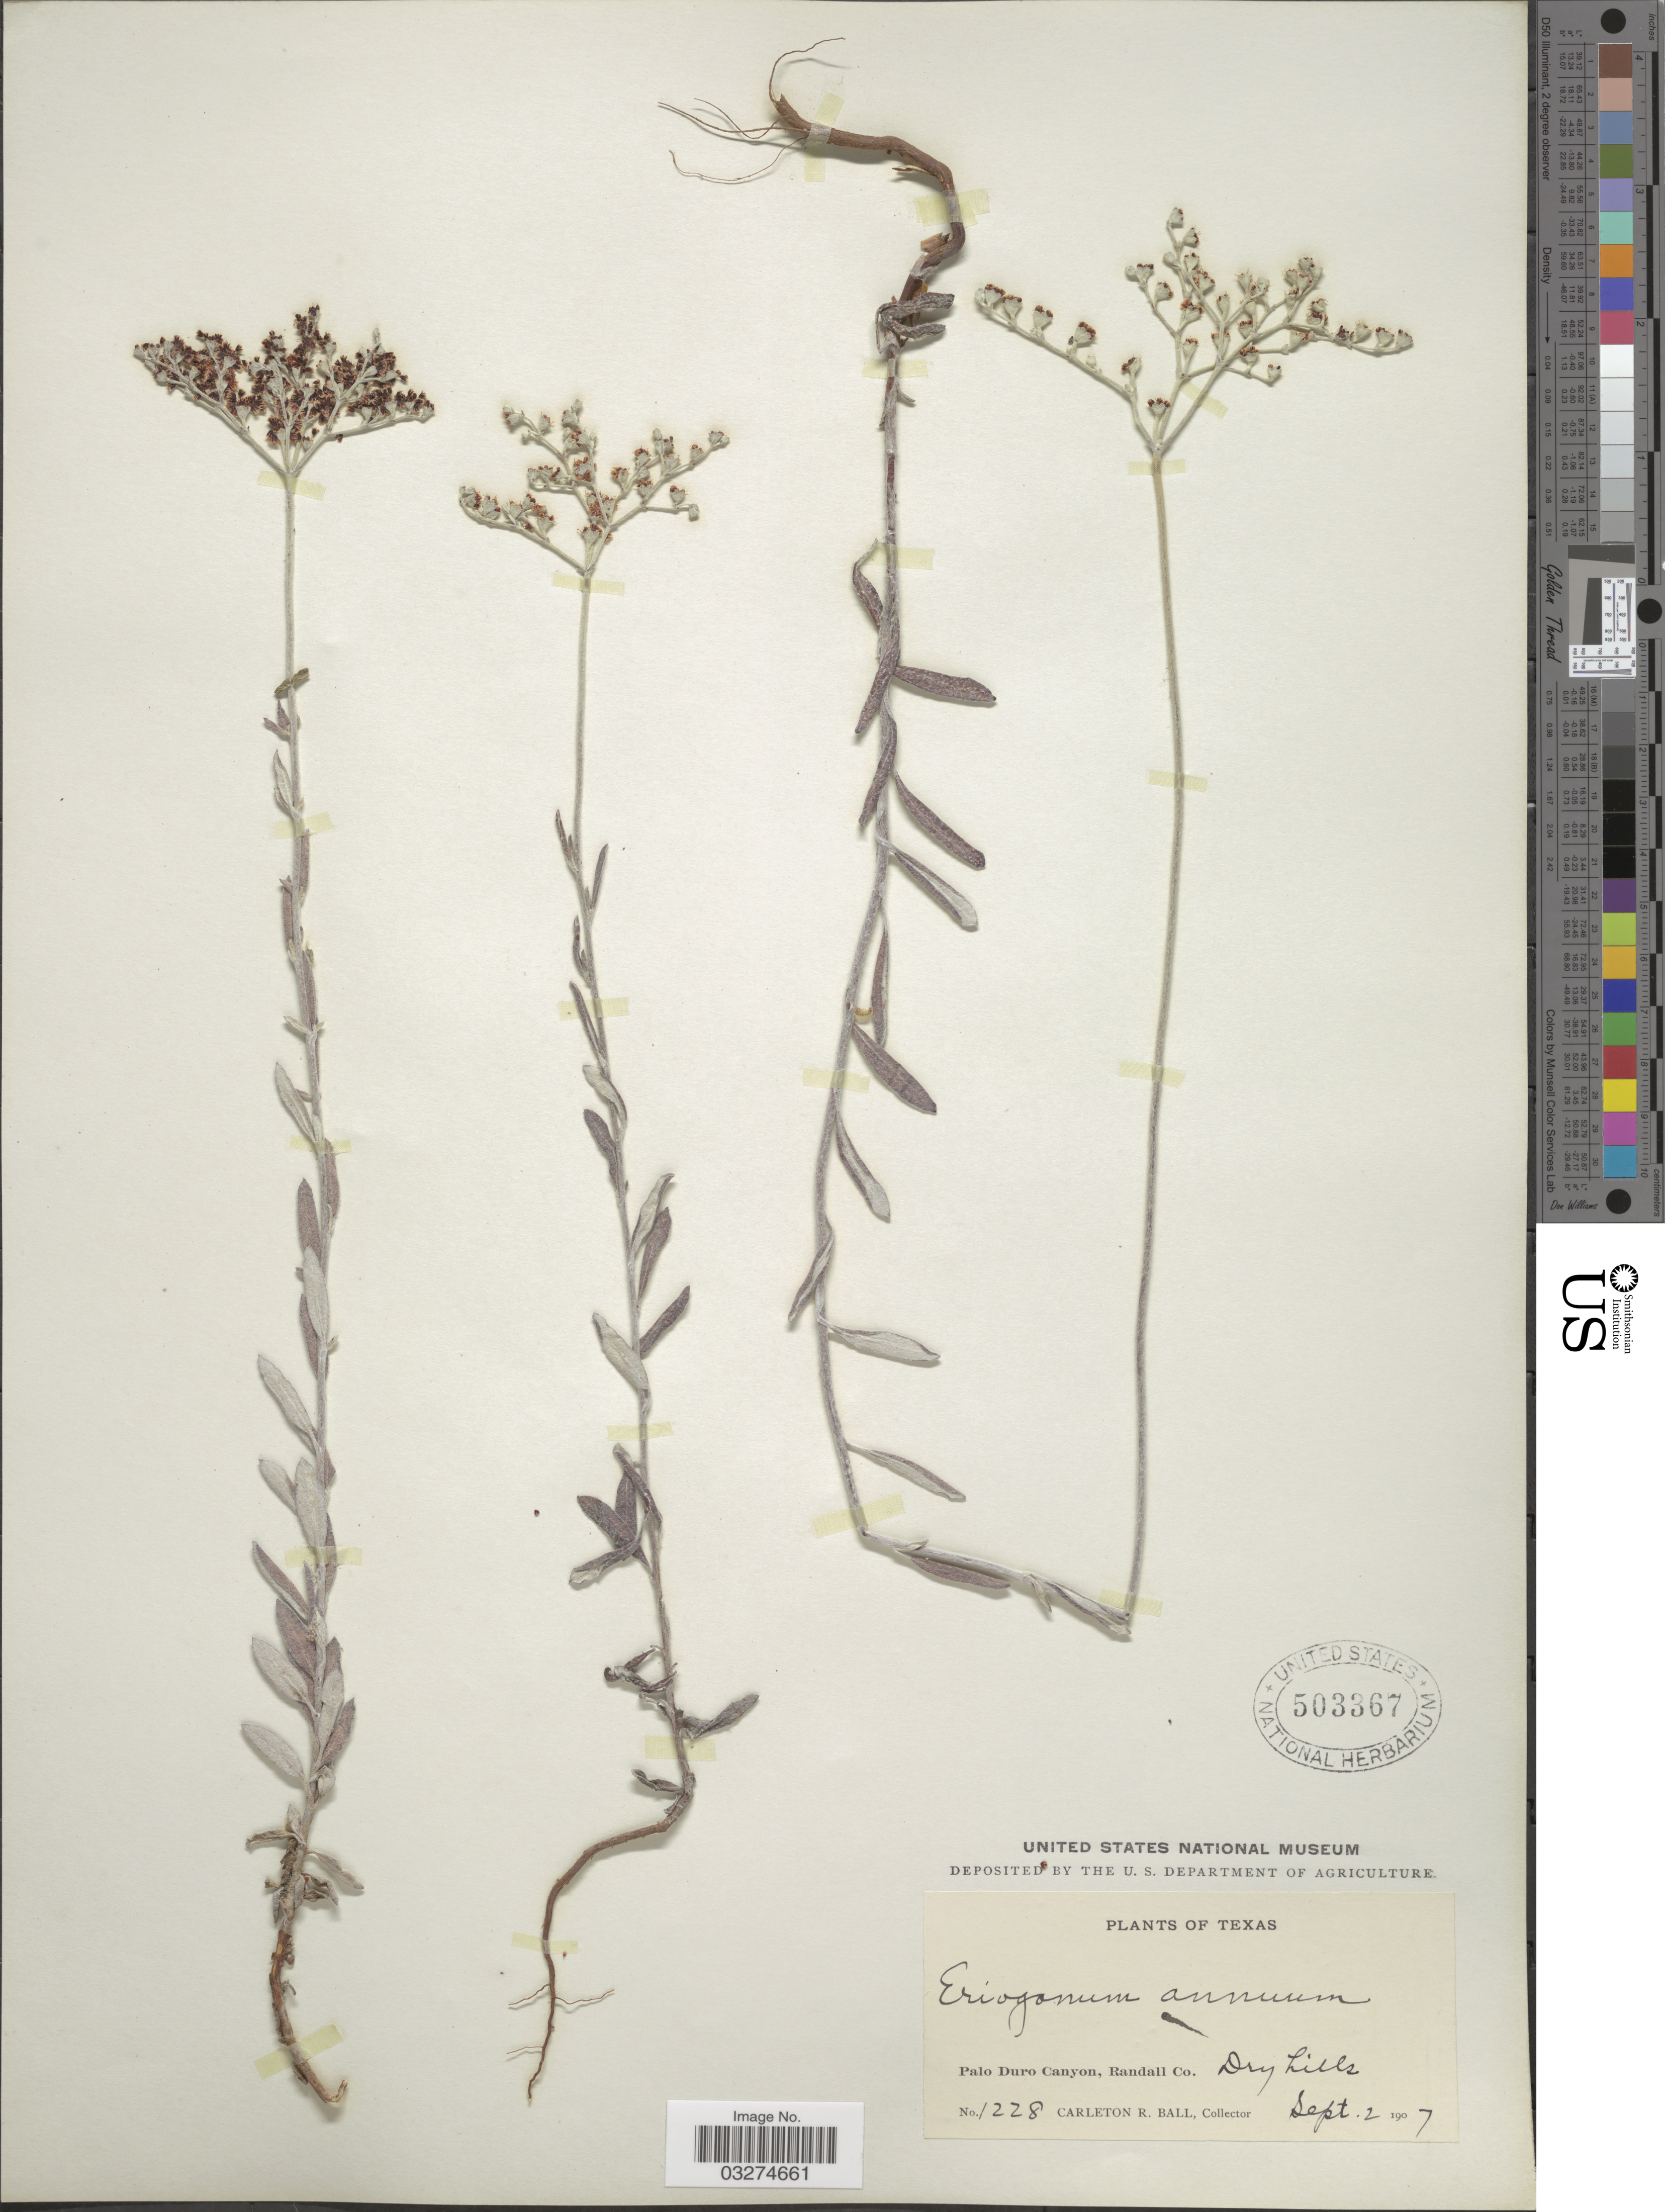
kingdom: Plantae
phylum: Tracheophyta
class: Magnoliopsida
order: Caryophyllales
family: Polygonaceae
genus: Eriogonum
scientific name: Eriogonum annuum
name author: Nutt.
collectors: C. R. Ball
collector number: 1228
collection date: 1907-09-02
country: United States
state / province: Texas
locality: Palo Duro Canyon, Randall Co.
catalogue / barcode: US 503367